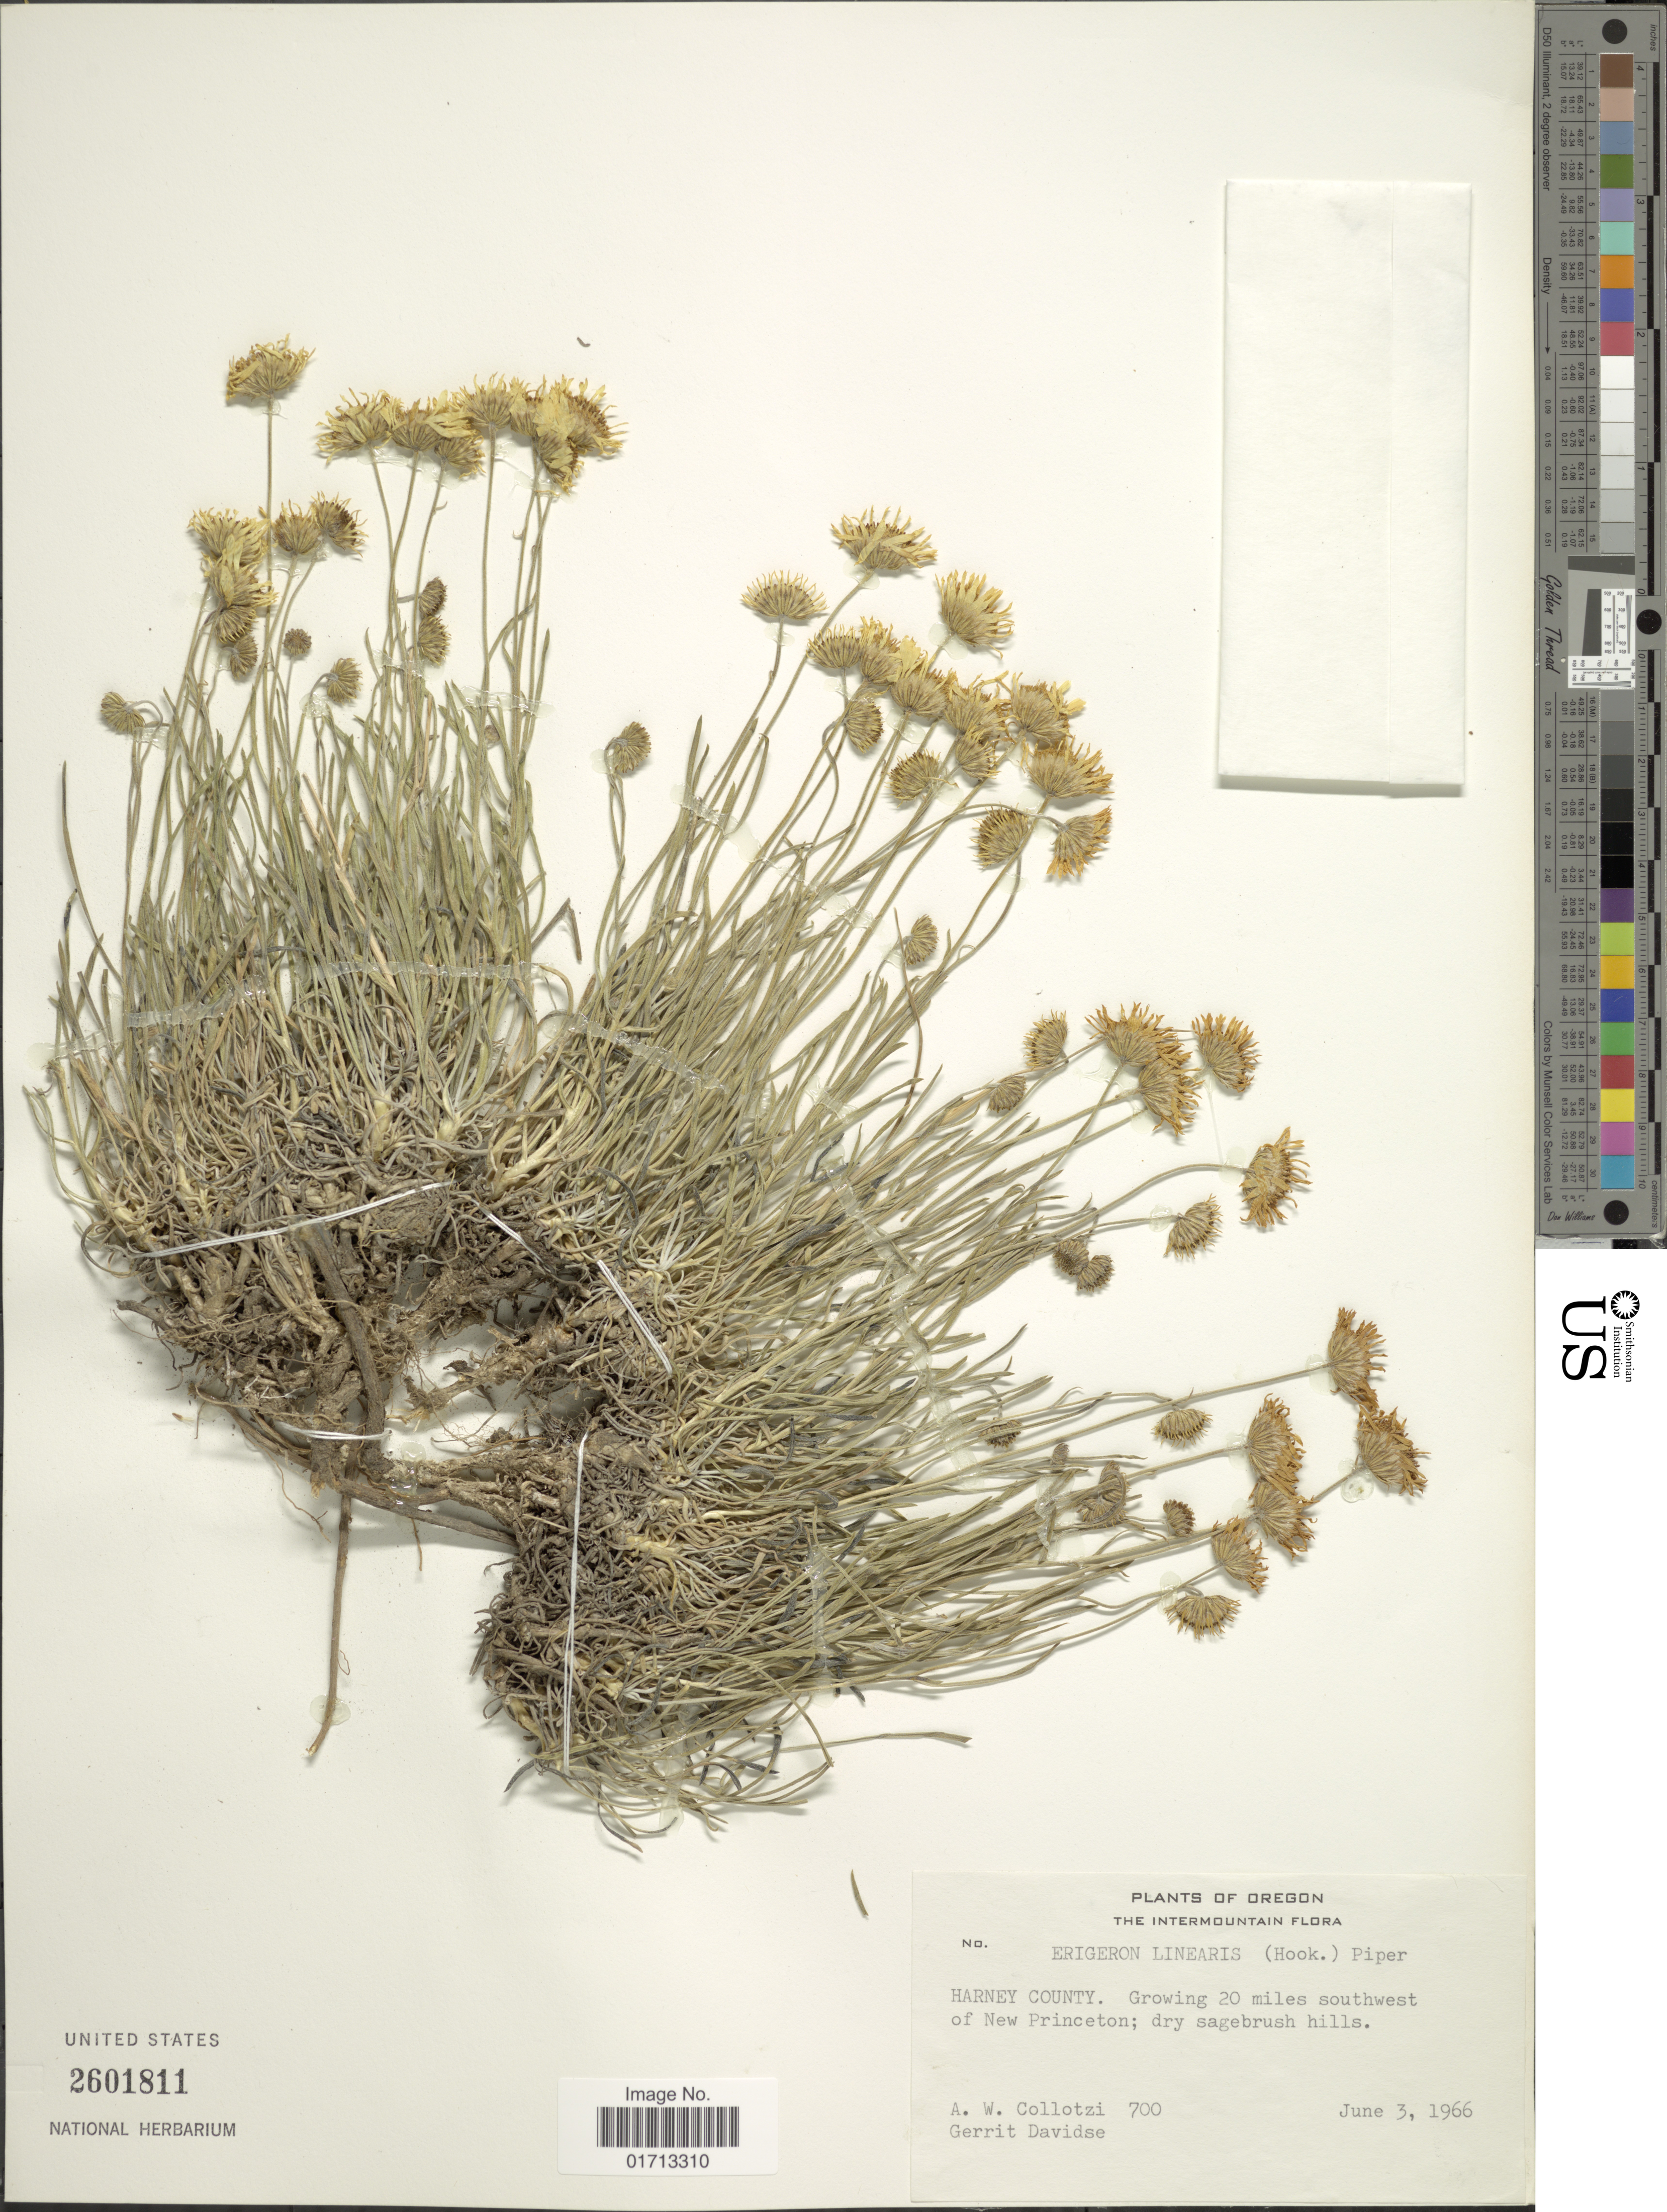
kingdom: Plantae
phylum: Tracheophyta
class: Magnoliopsida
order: Asterales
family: Asteraceae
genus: Erigeron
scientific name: Erigeron linearis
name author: (Hook.) Piper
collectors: A. W. Collotzi & G. Davidse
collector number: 700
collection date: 1966-06-03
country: United States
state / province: Oregon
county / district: Harney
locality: Intermountain. Harney County. Growing 20 miles southwest of New Princeton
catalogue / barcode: US 2601811